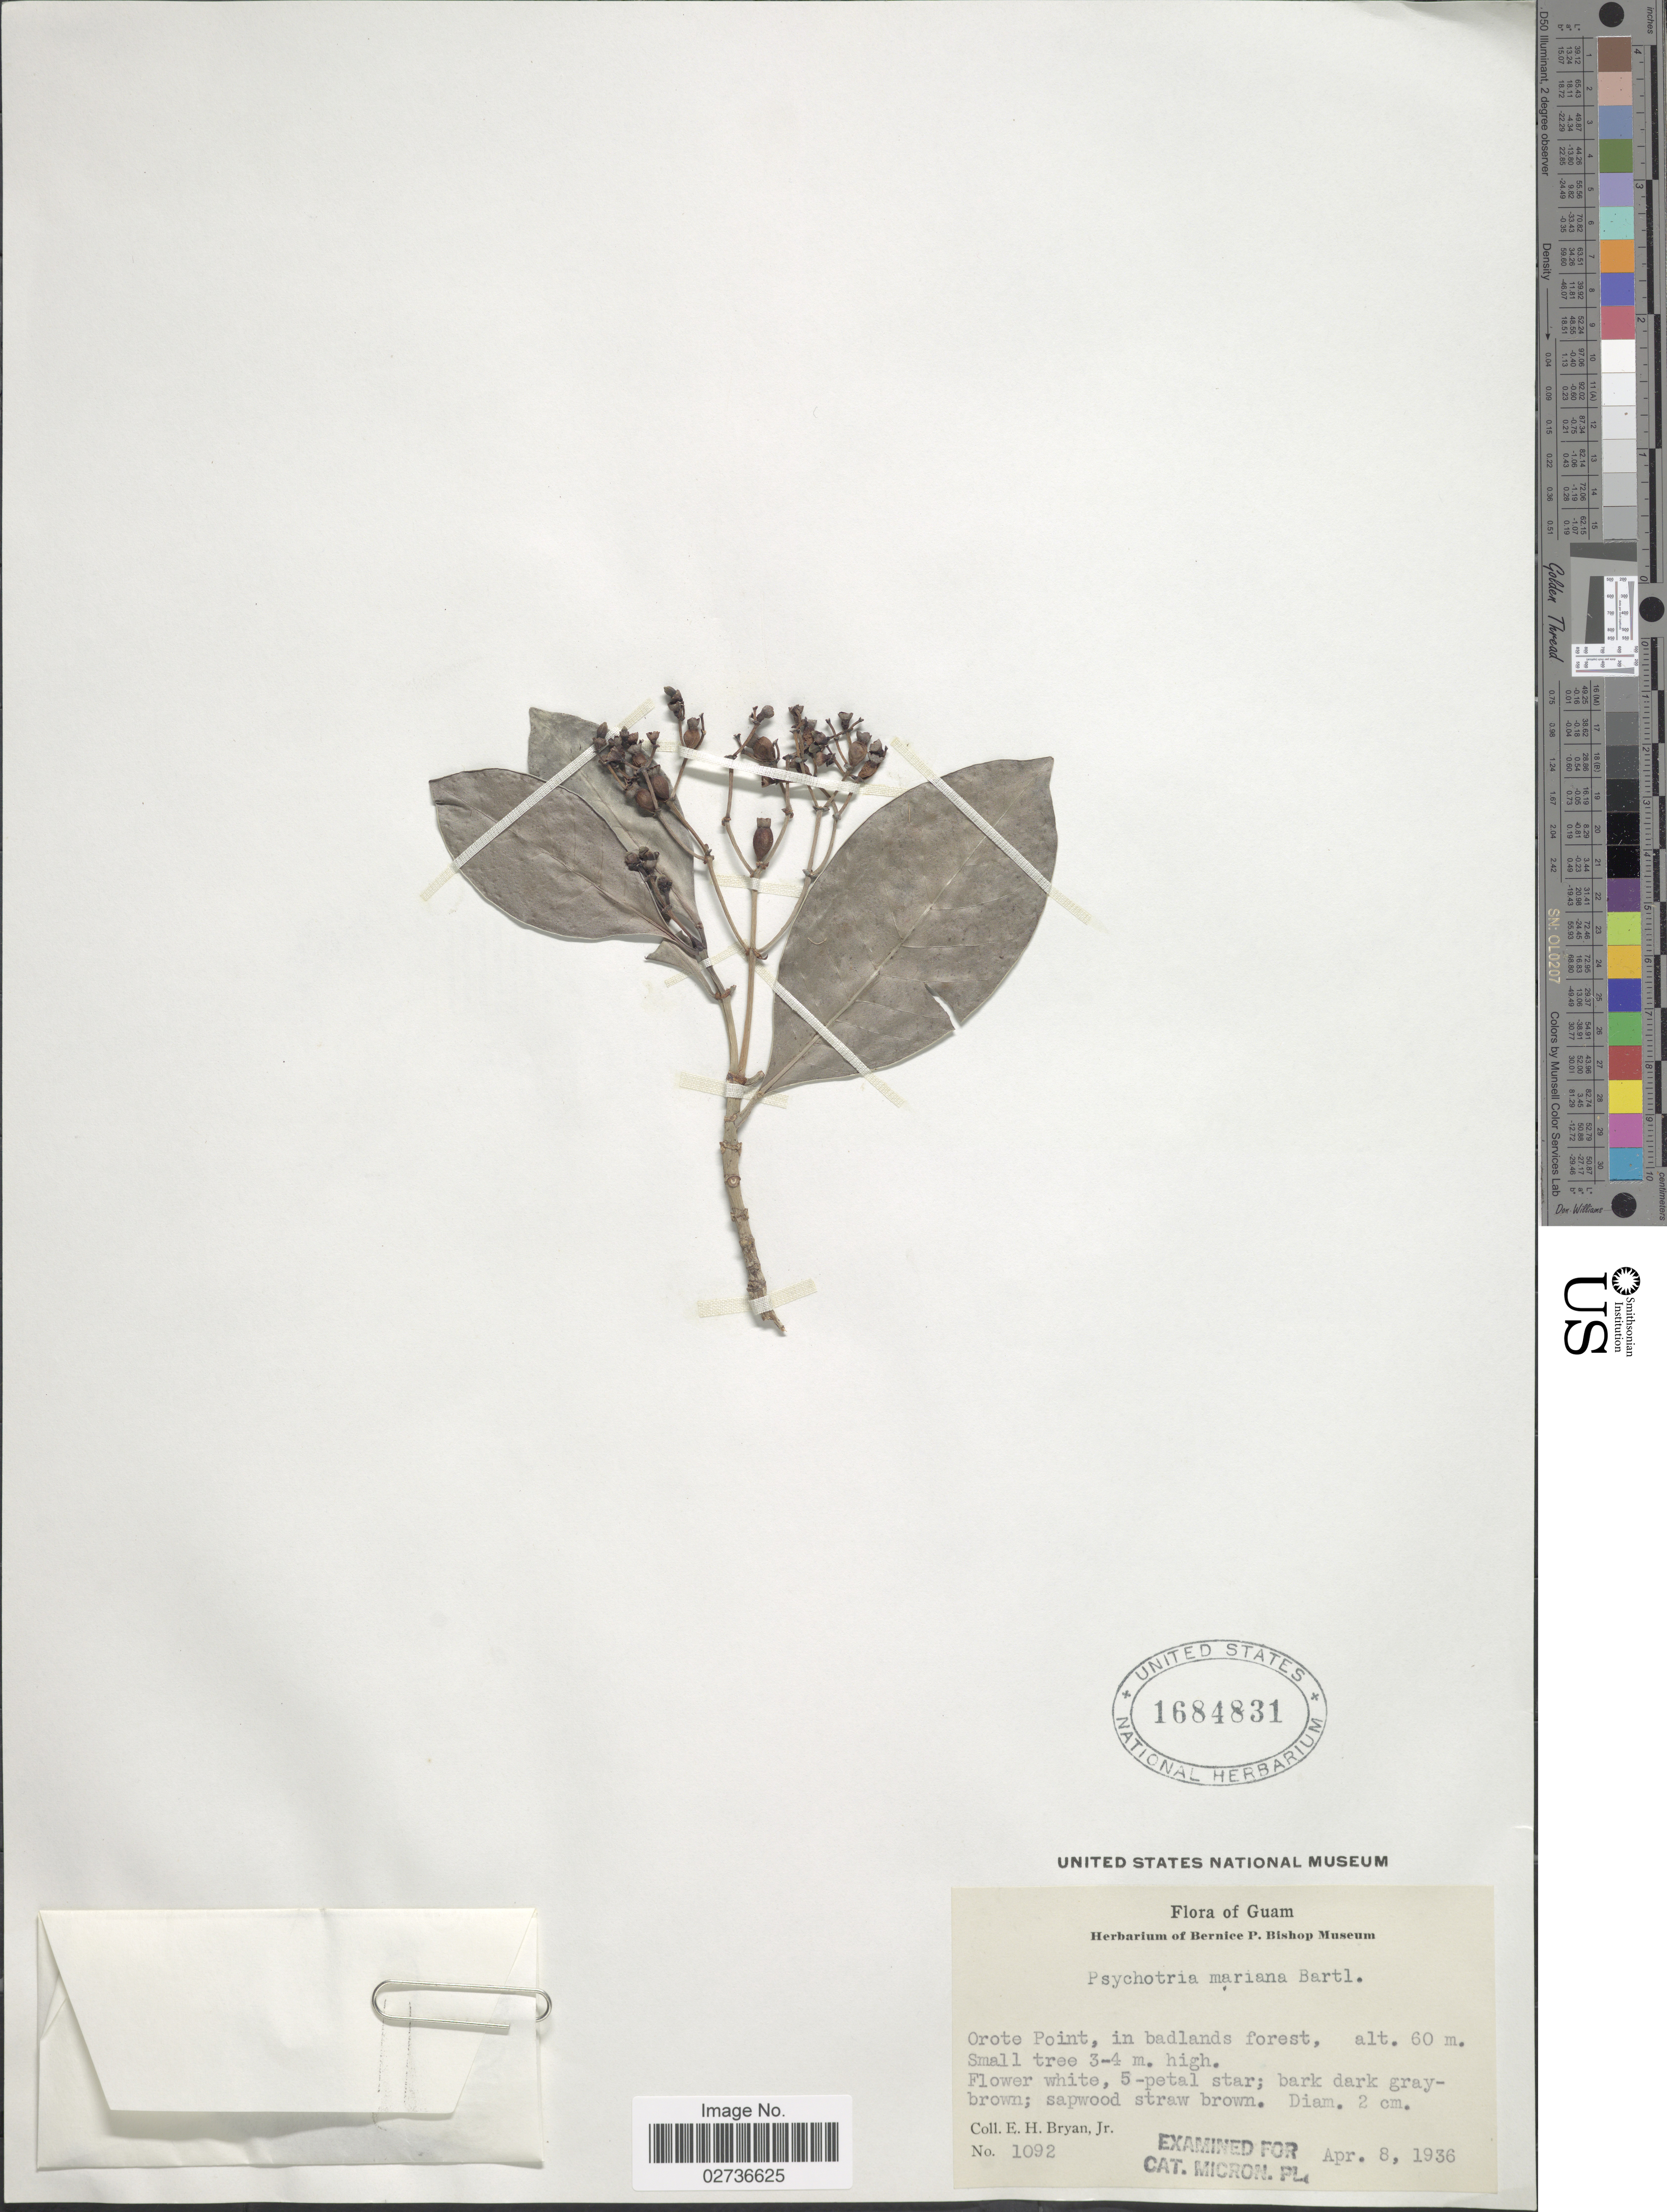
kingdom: Plantae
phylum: Tracheophyta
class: Magnoliopsida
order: Gentianales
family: Rubiaceae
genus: Psychotria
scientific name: Psychotria mariana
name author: Bartl. ex DC.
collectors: E. Bryan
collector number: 1092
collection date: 1936-04-08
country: Guam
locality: Orote Point, badlands forest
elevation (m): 60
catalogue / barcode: US 1684831